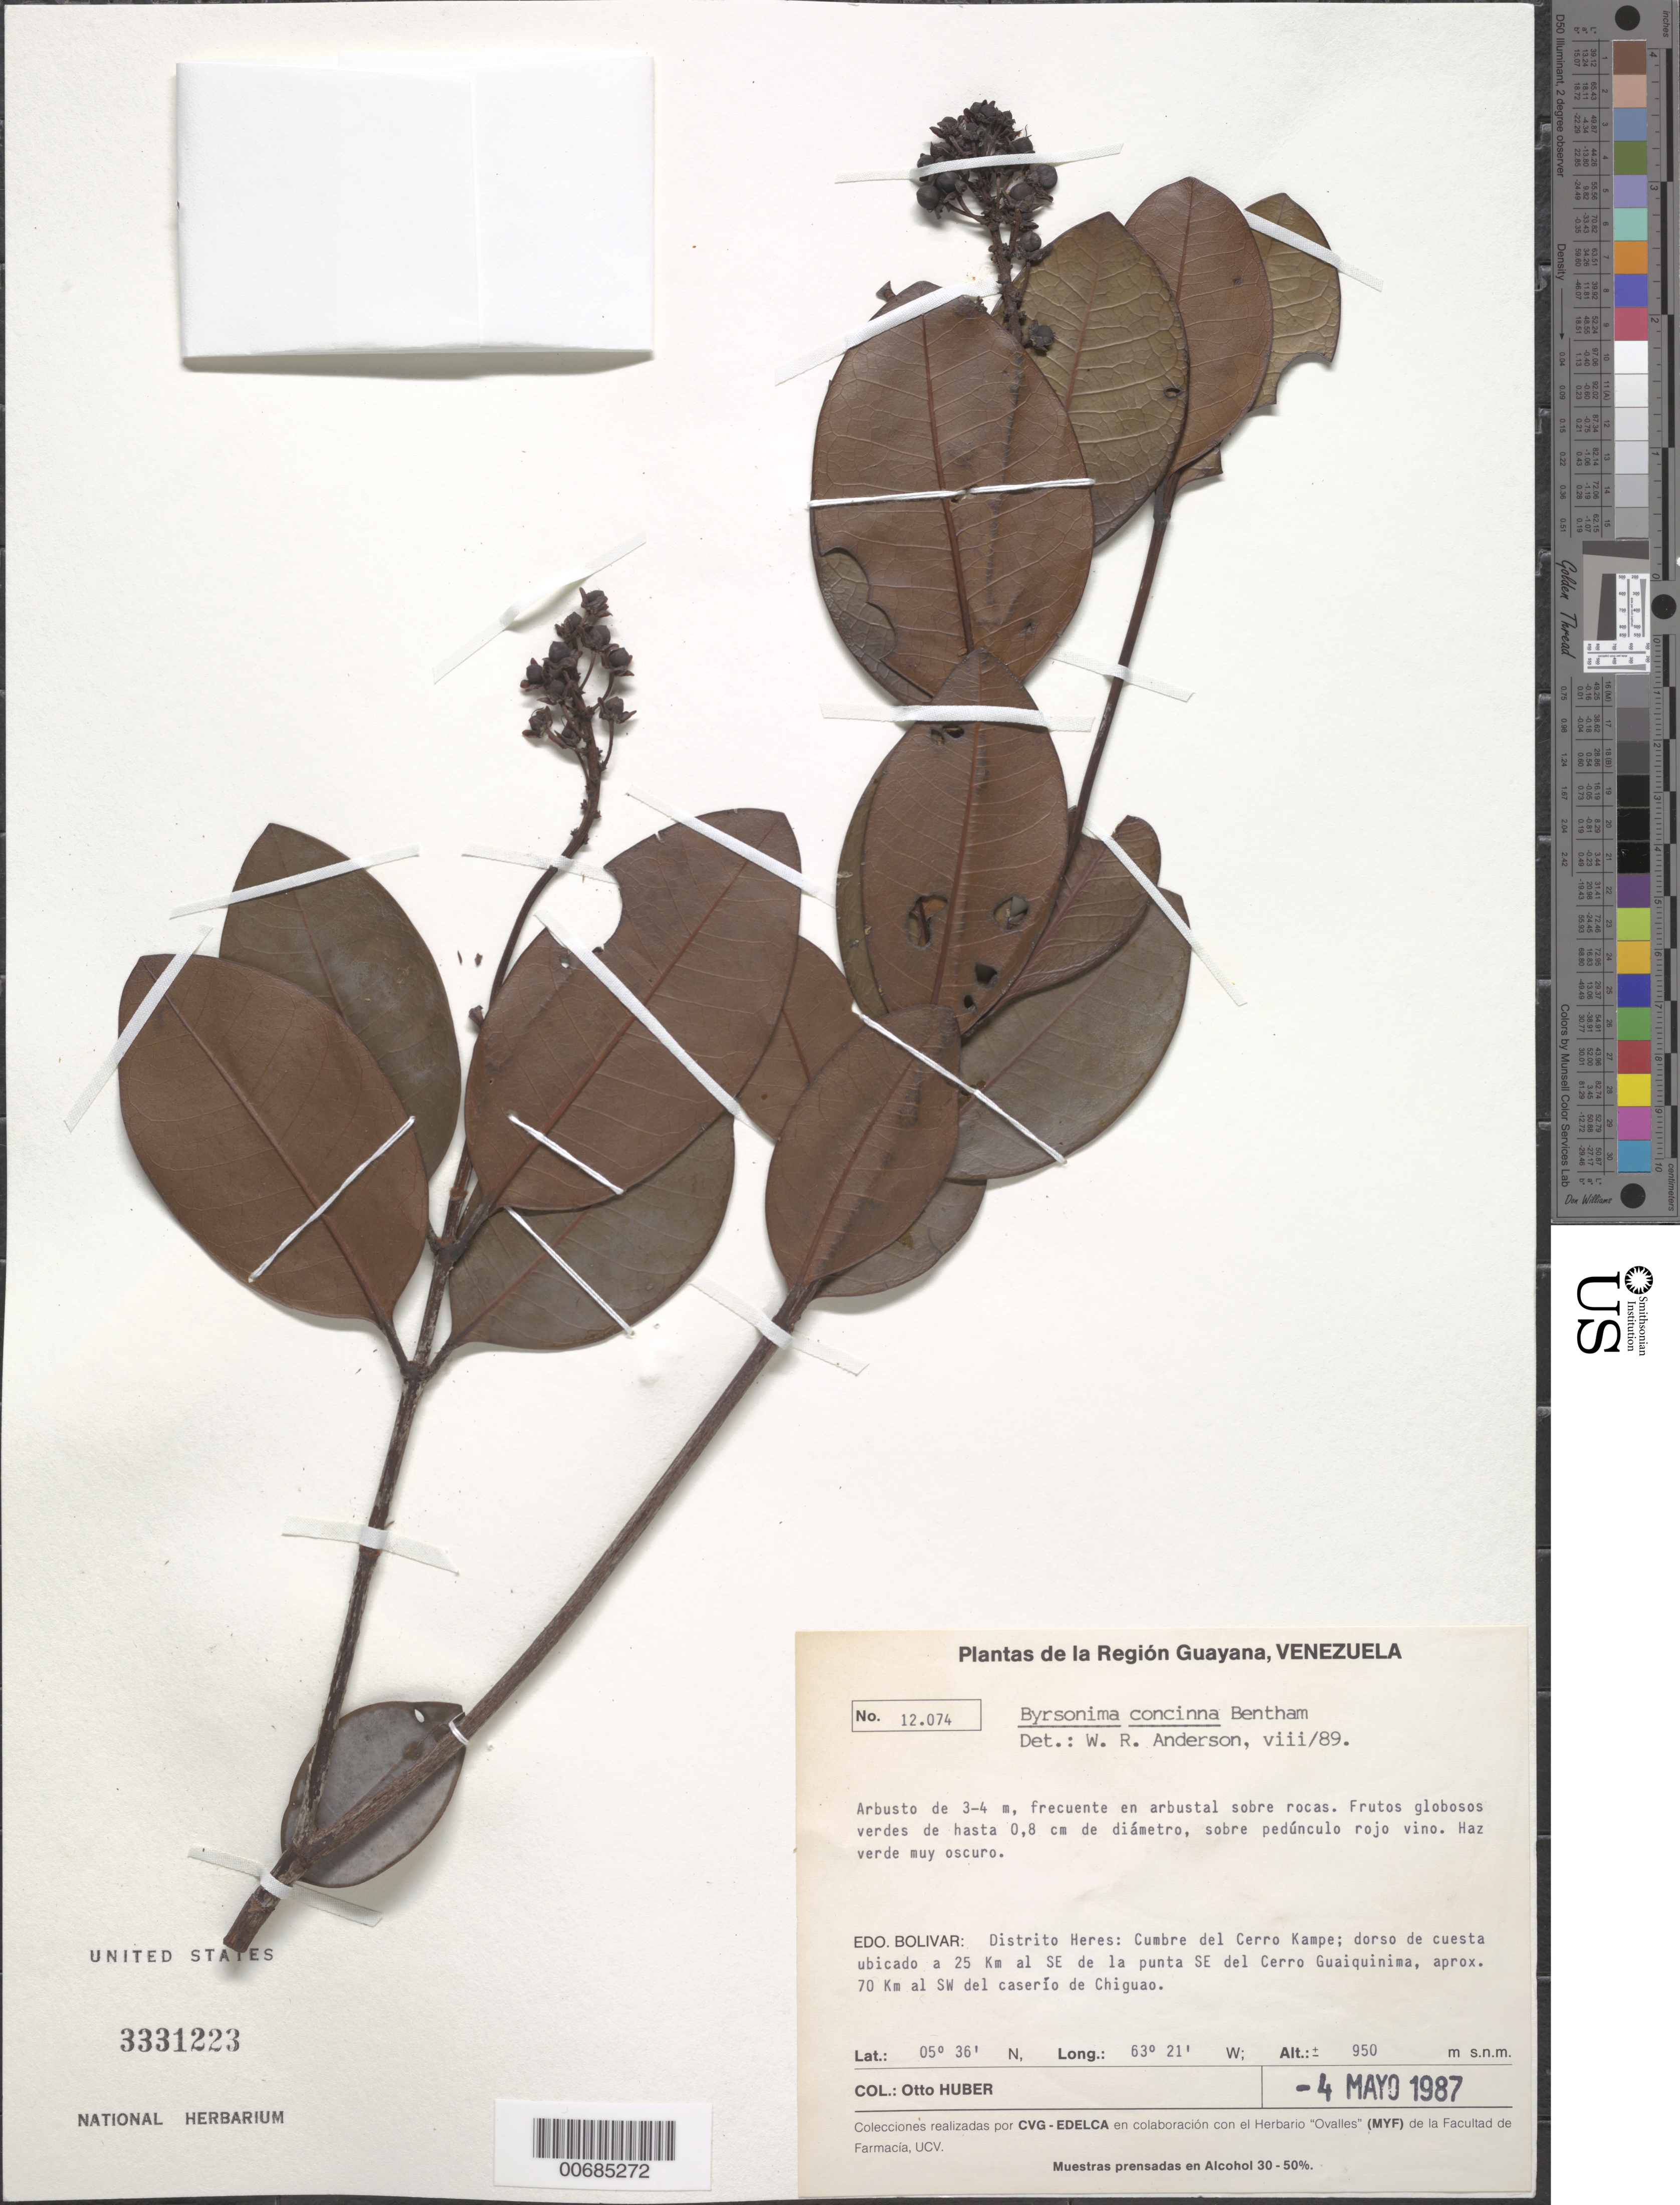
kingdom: Plantae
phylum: Tracheophyta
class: Magnoliopsida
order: Malpighiales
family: Malpighiaceae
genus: Byrsonima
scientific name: Byrsonima concinna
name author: Benth.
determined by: Anderson, W. R., (MICH), University of Michigan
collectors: O. Huber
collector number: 12074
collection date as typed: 4-May-87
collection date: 1987-05-04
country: Venezuela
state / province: Bolívar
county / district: Heres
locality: Cerro Kampe, cumbre; 25 km al SE de la punta SE del Cerro Guaiquinima, aprox 70cm al SE del caserío de Chiguao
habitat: Arbustal sobre rocas; humid savanna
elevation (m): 950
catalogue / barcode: US 3331223